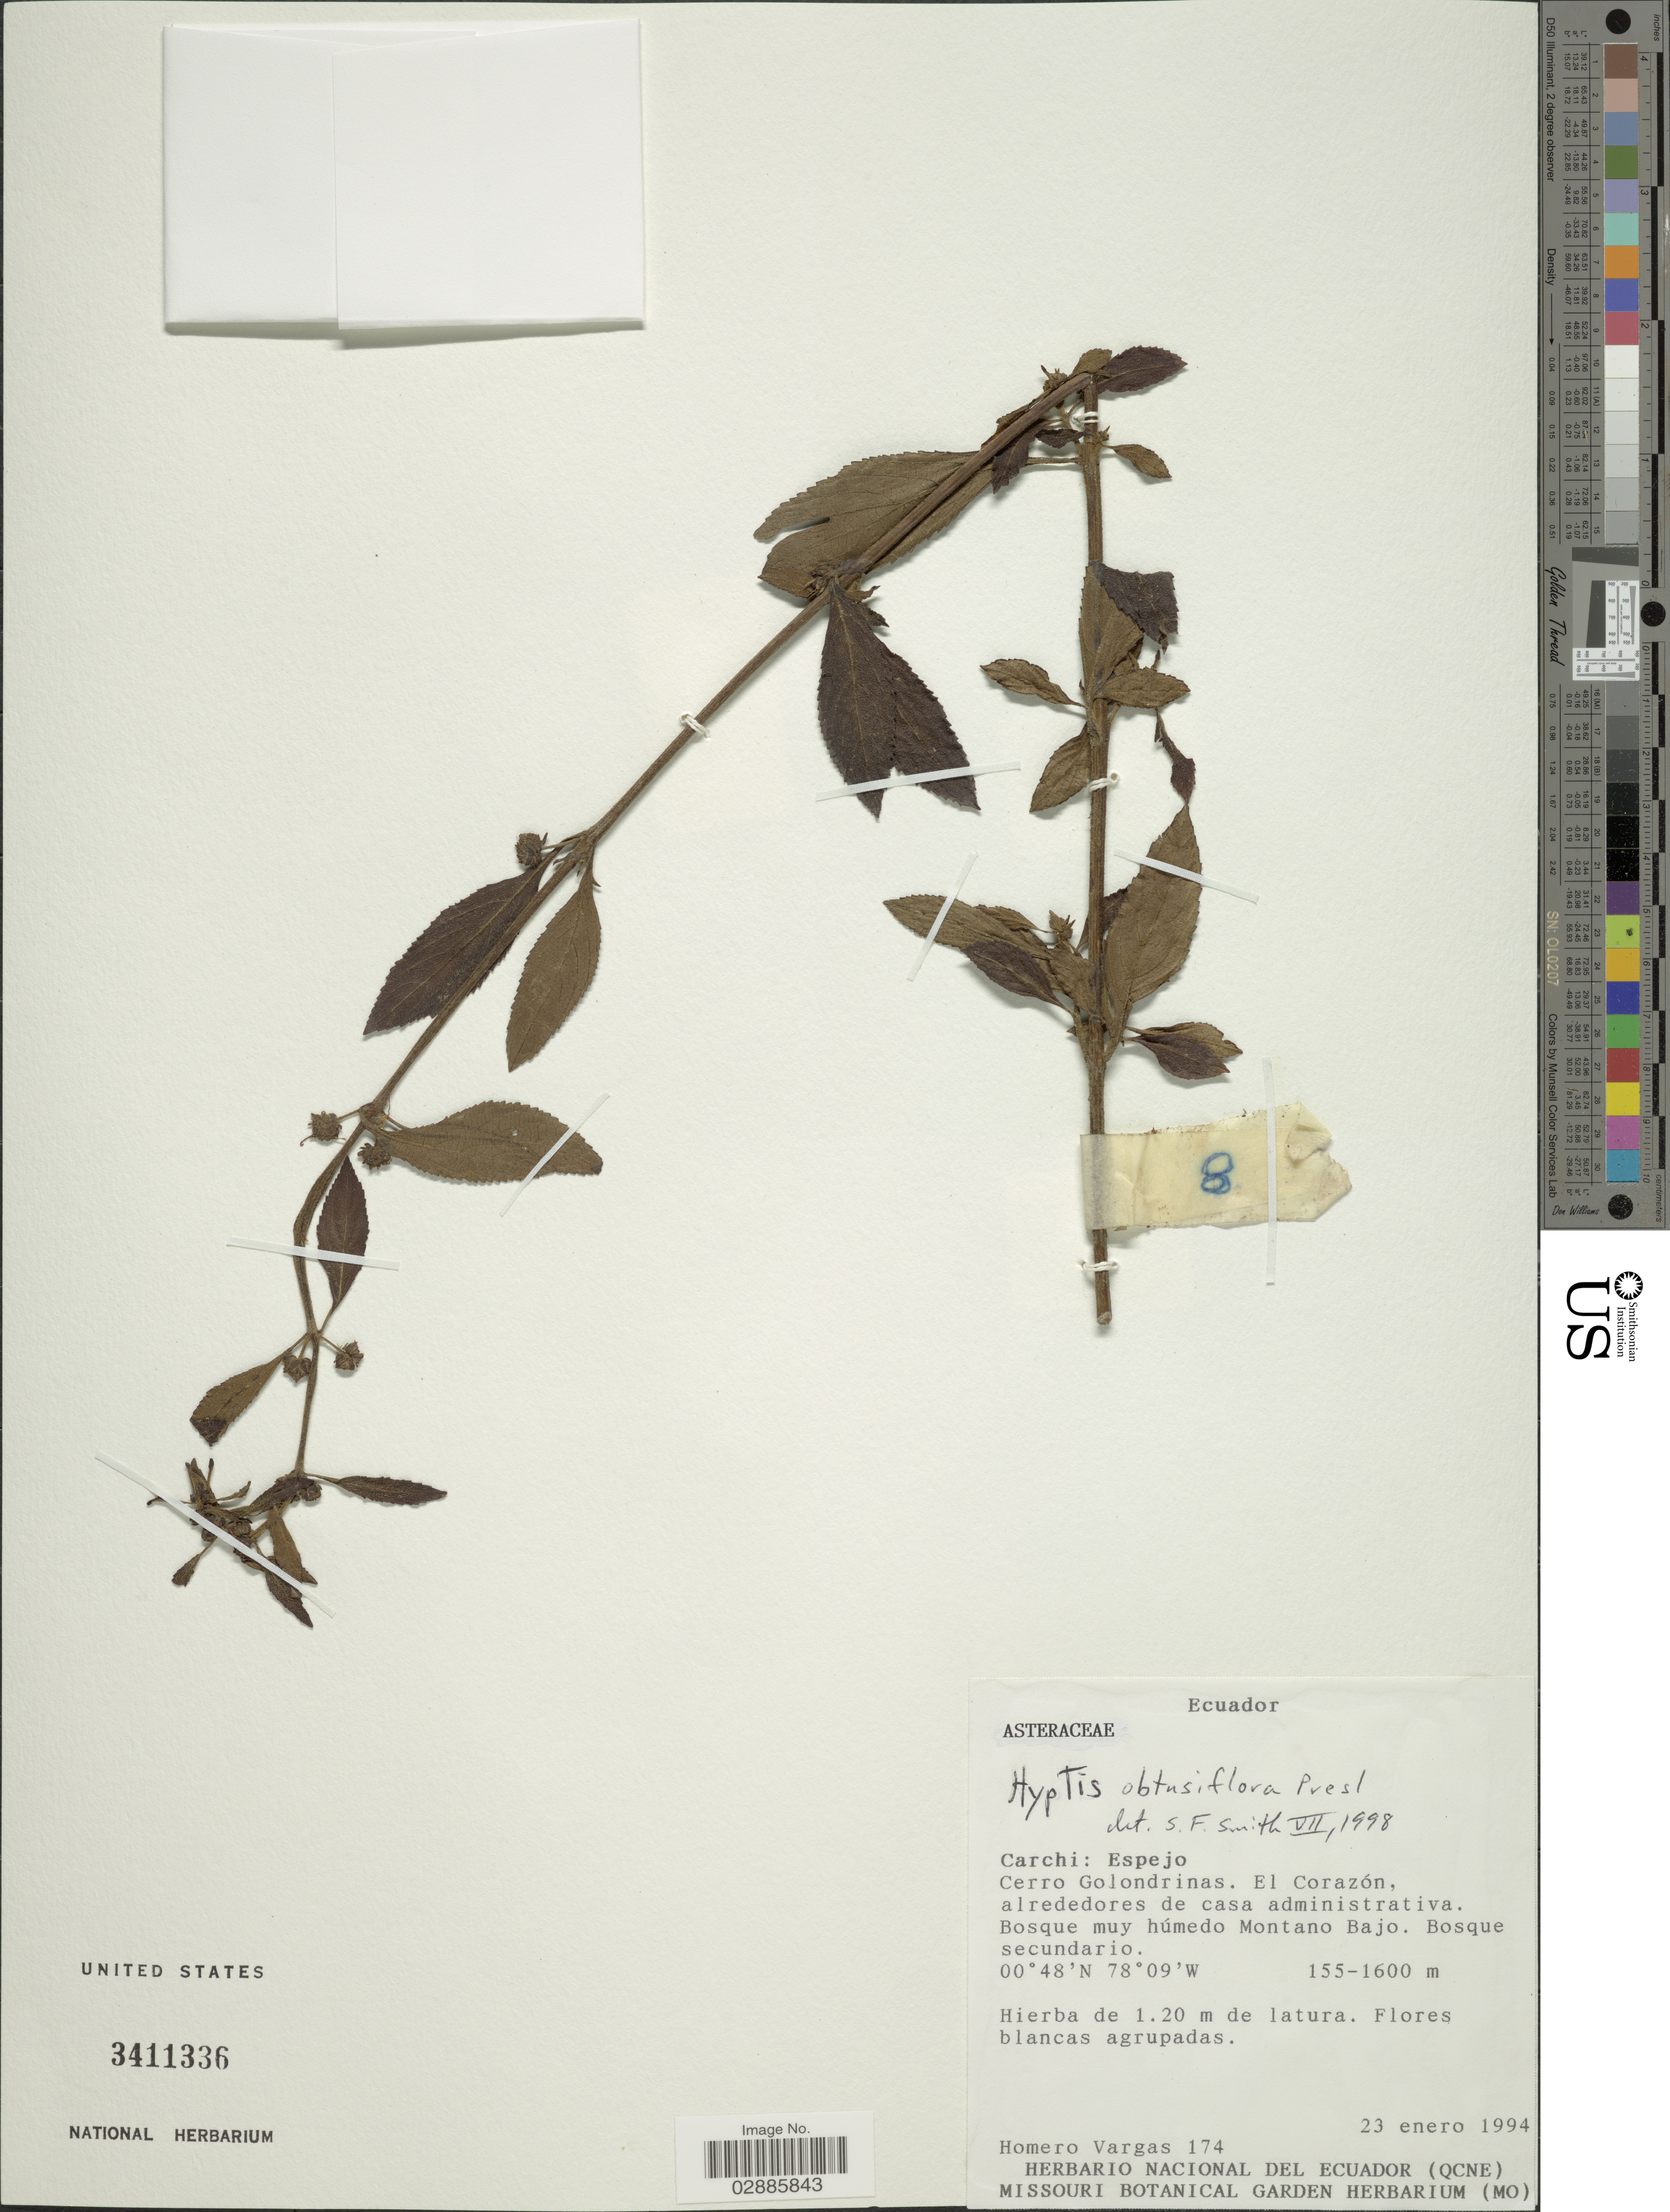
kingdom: Plantae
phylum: Tracheophyta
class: Magnoliopsida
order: Lamiales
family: Lamiaceae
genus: Hyptis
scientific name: Hyptis obtusiflora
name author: C. Presl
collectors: H. Vargas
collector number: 174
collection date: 1994-01-23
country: Ecuador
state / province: Carchi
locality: Espejo, Cerro Golondrinas. El Corazón.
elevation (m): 155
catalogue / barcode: US 3411336